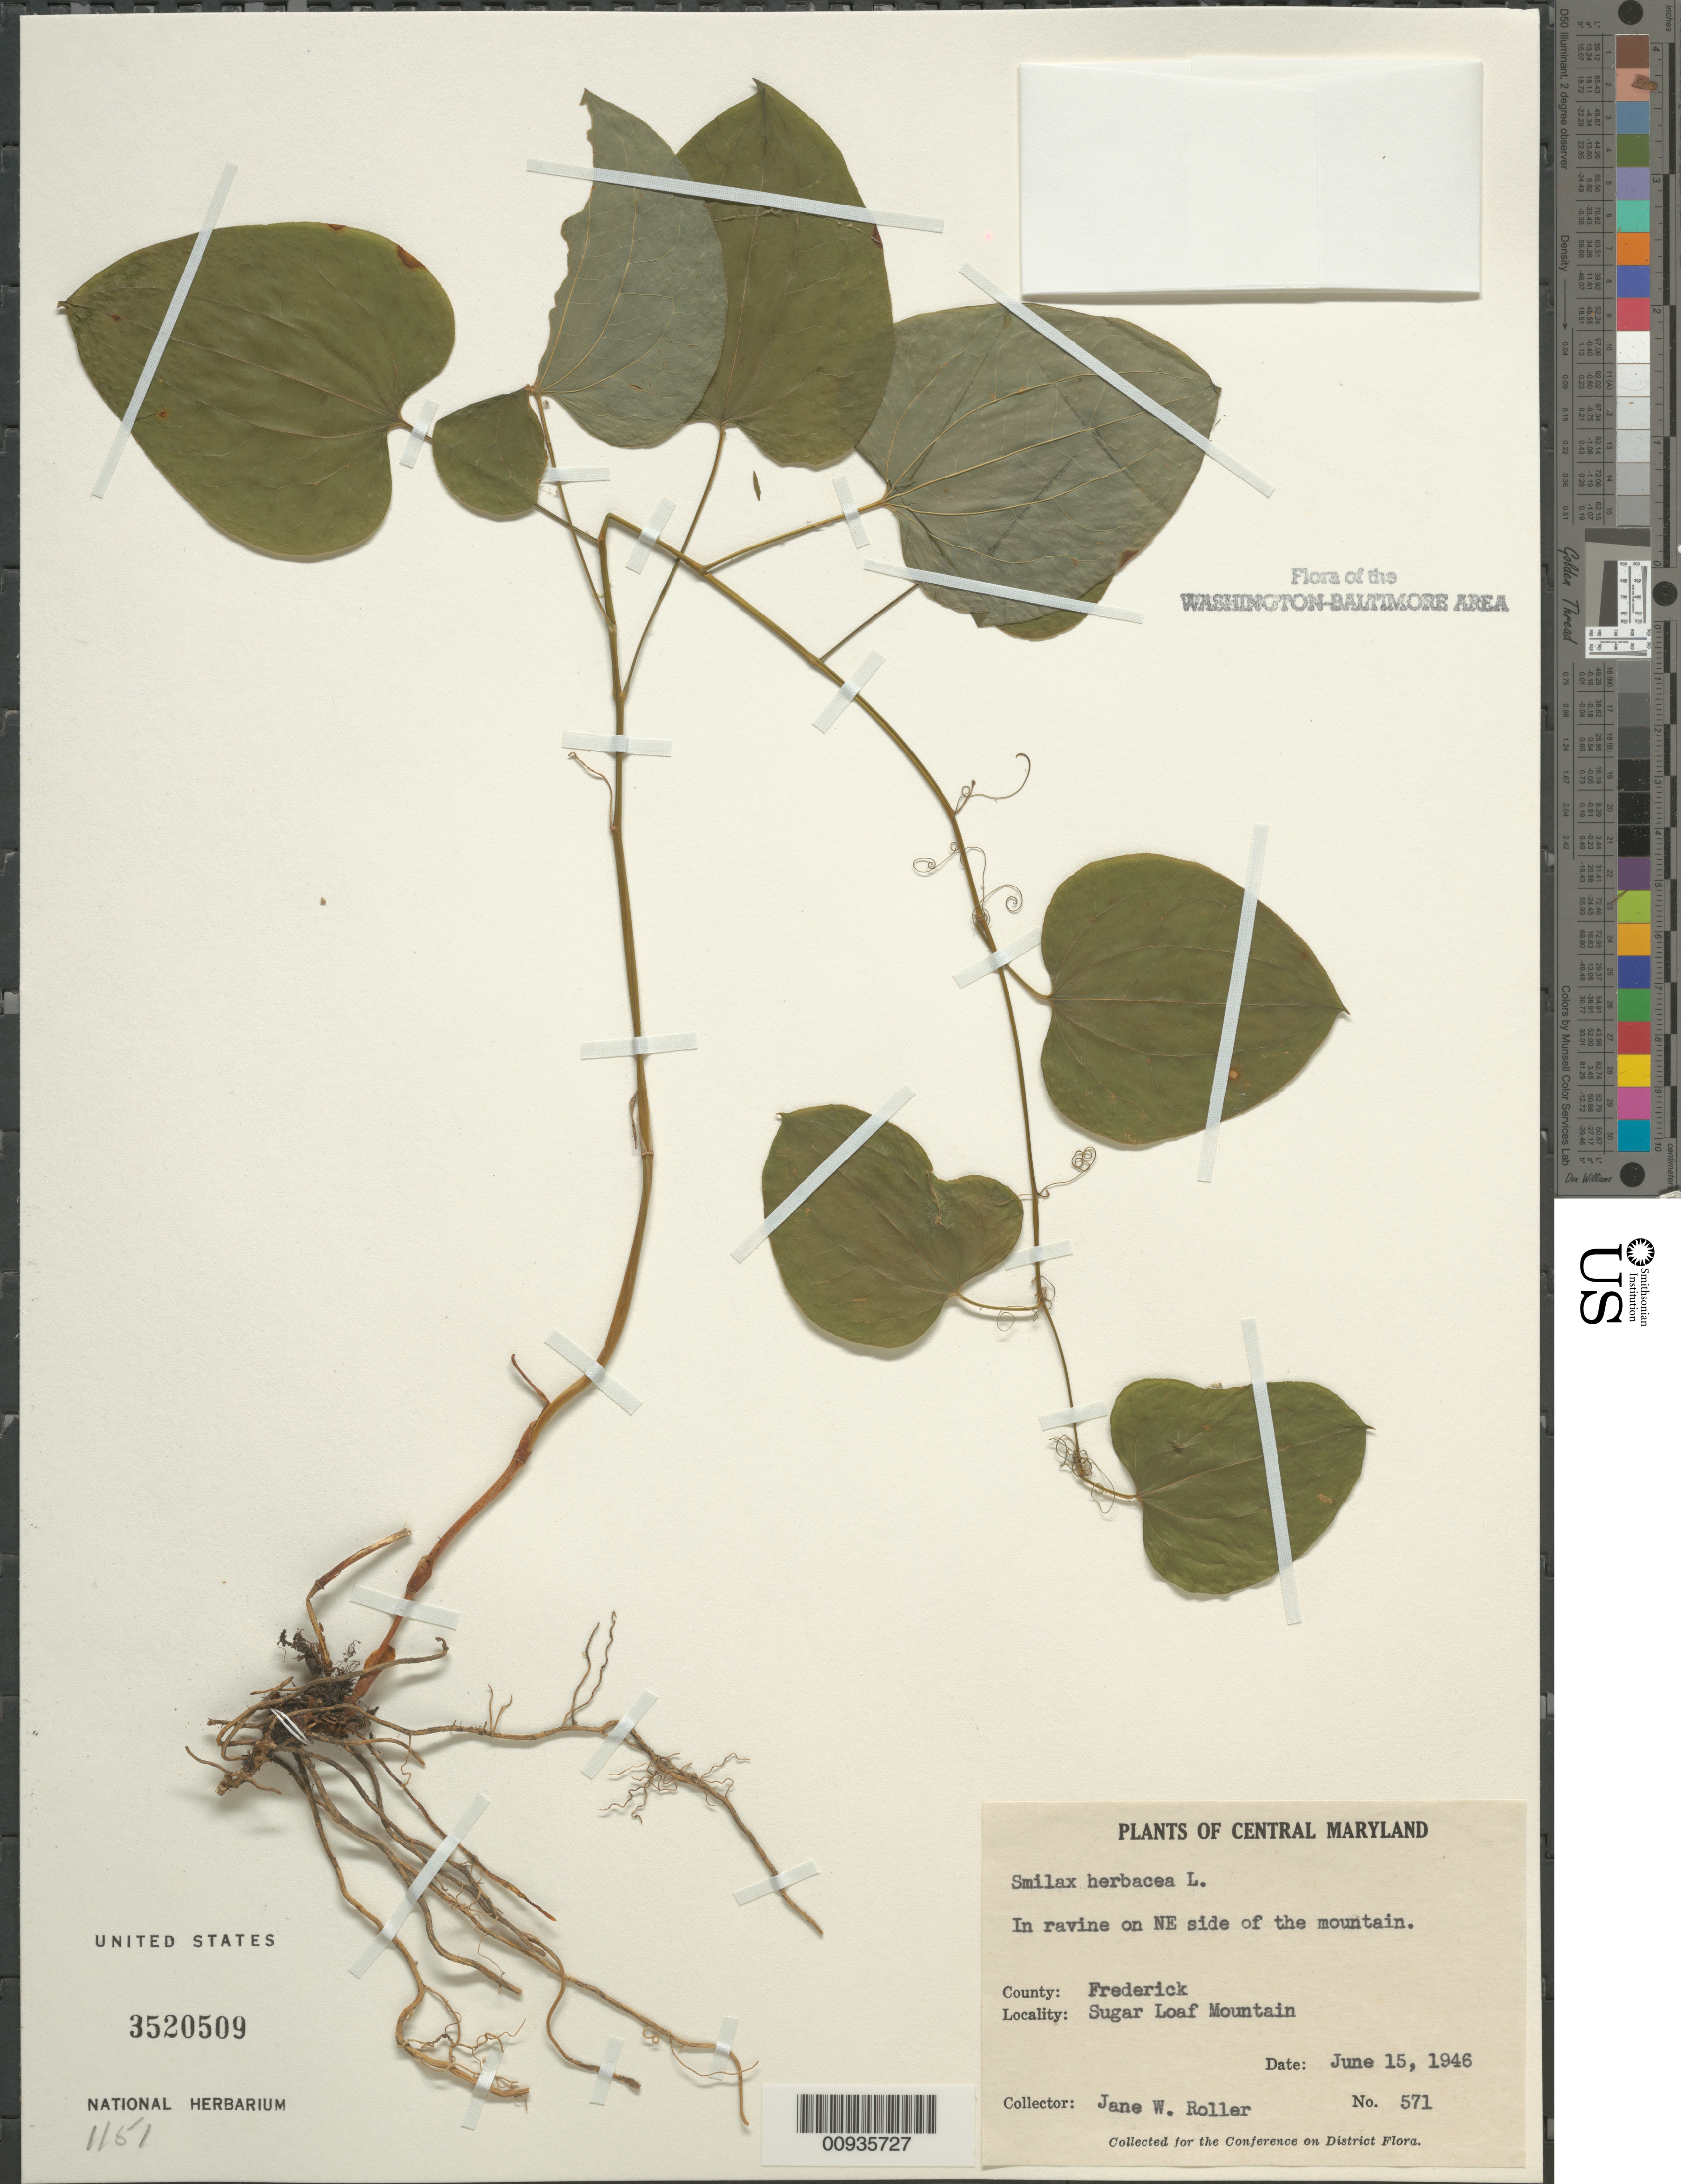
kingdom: Plantae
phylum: Tracheophyta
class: Liliopsida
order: Liliales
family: Smilacaceae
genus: Smilax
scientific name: Smilax herbacea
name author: L.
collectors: J. W. Roller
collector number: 566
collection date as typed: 15 Jun 1946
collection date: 1946-06-15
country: United States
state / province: Maryland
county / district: Frederick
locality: Sugar Loaf Mountain, on NE side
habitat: In ravine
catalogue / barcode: US 3520509